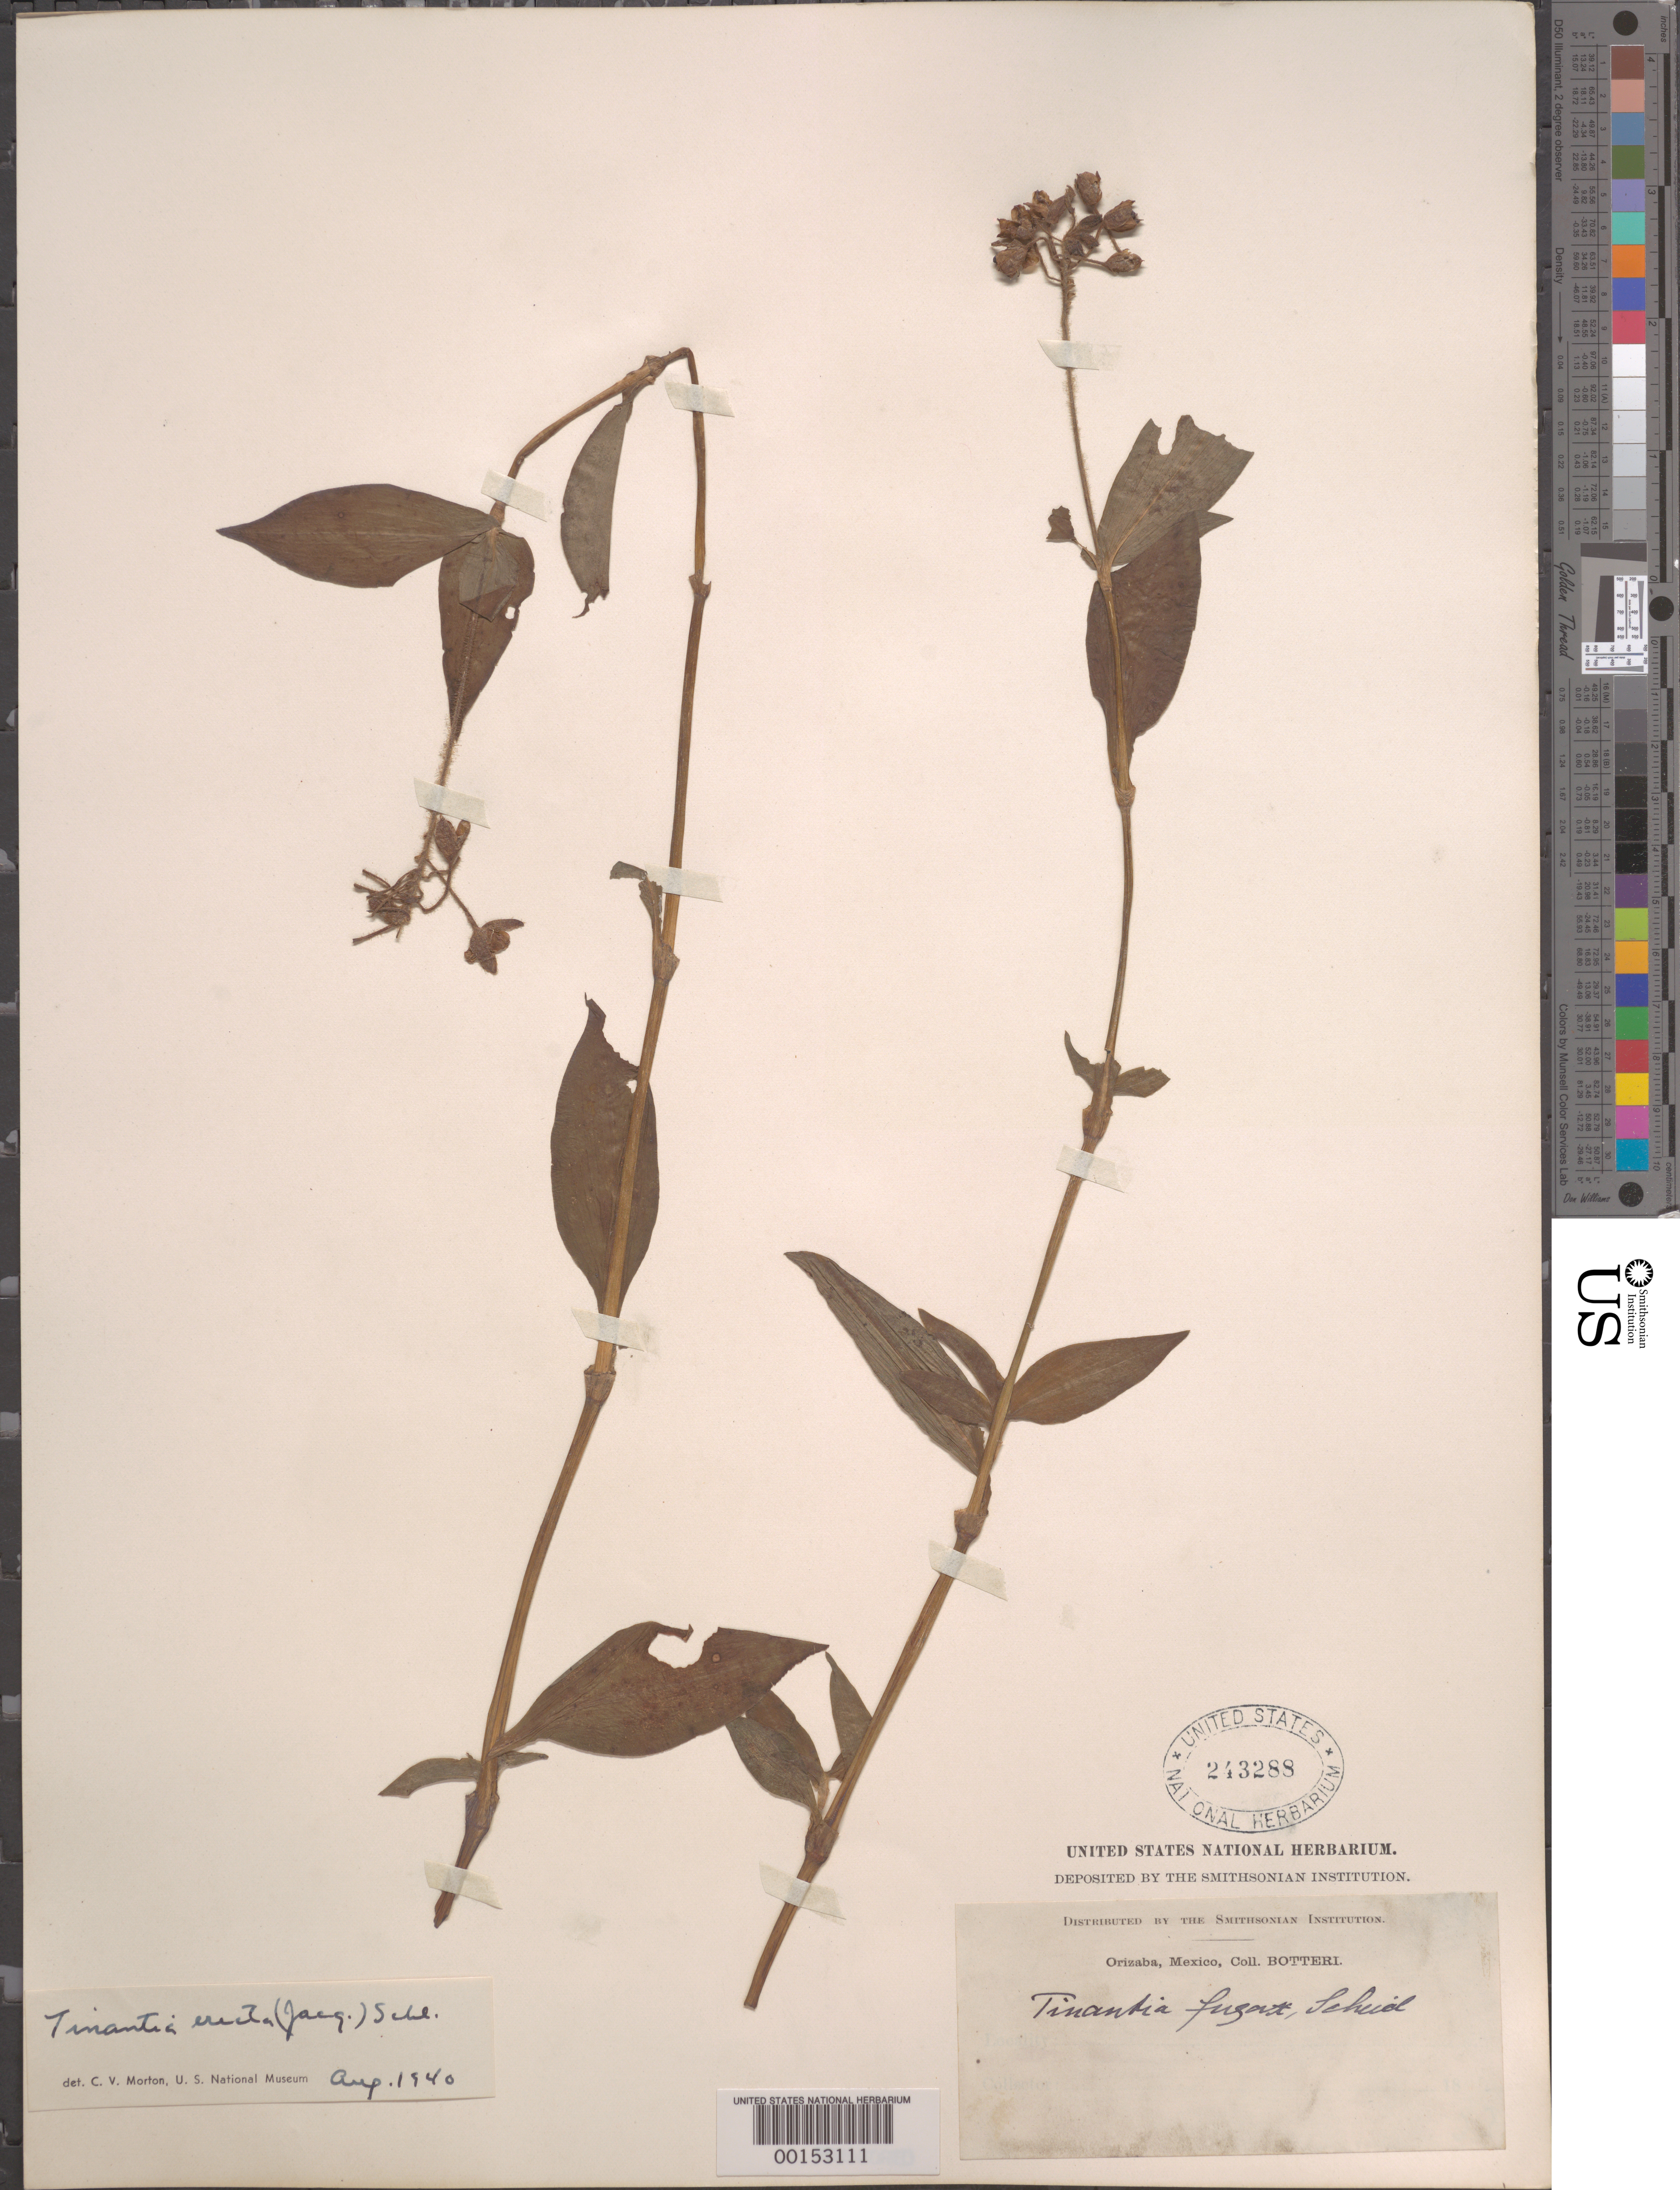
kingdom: Plantae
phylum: Tracheophyta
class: Liliopsida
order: Commelinales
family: Commelinaceae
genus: Tinantia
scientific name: Tinantia erecta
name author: (Jacq.) Fenzl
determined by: Morton, C. V.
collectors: -. Botteri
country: Panama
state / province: Chiriquí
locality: Around San Felix.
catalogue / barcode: US 243288